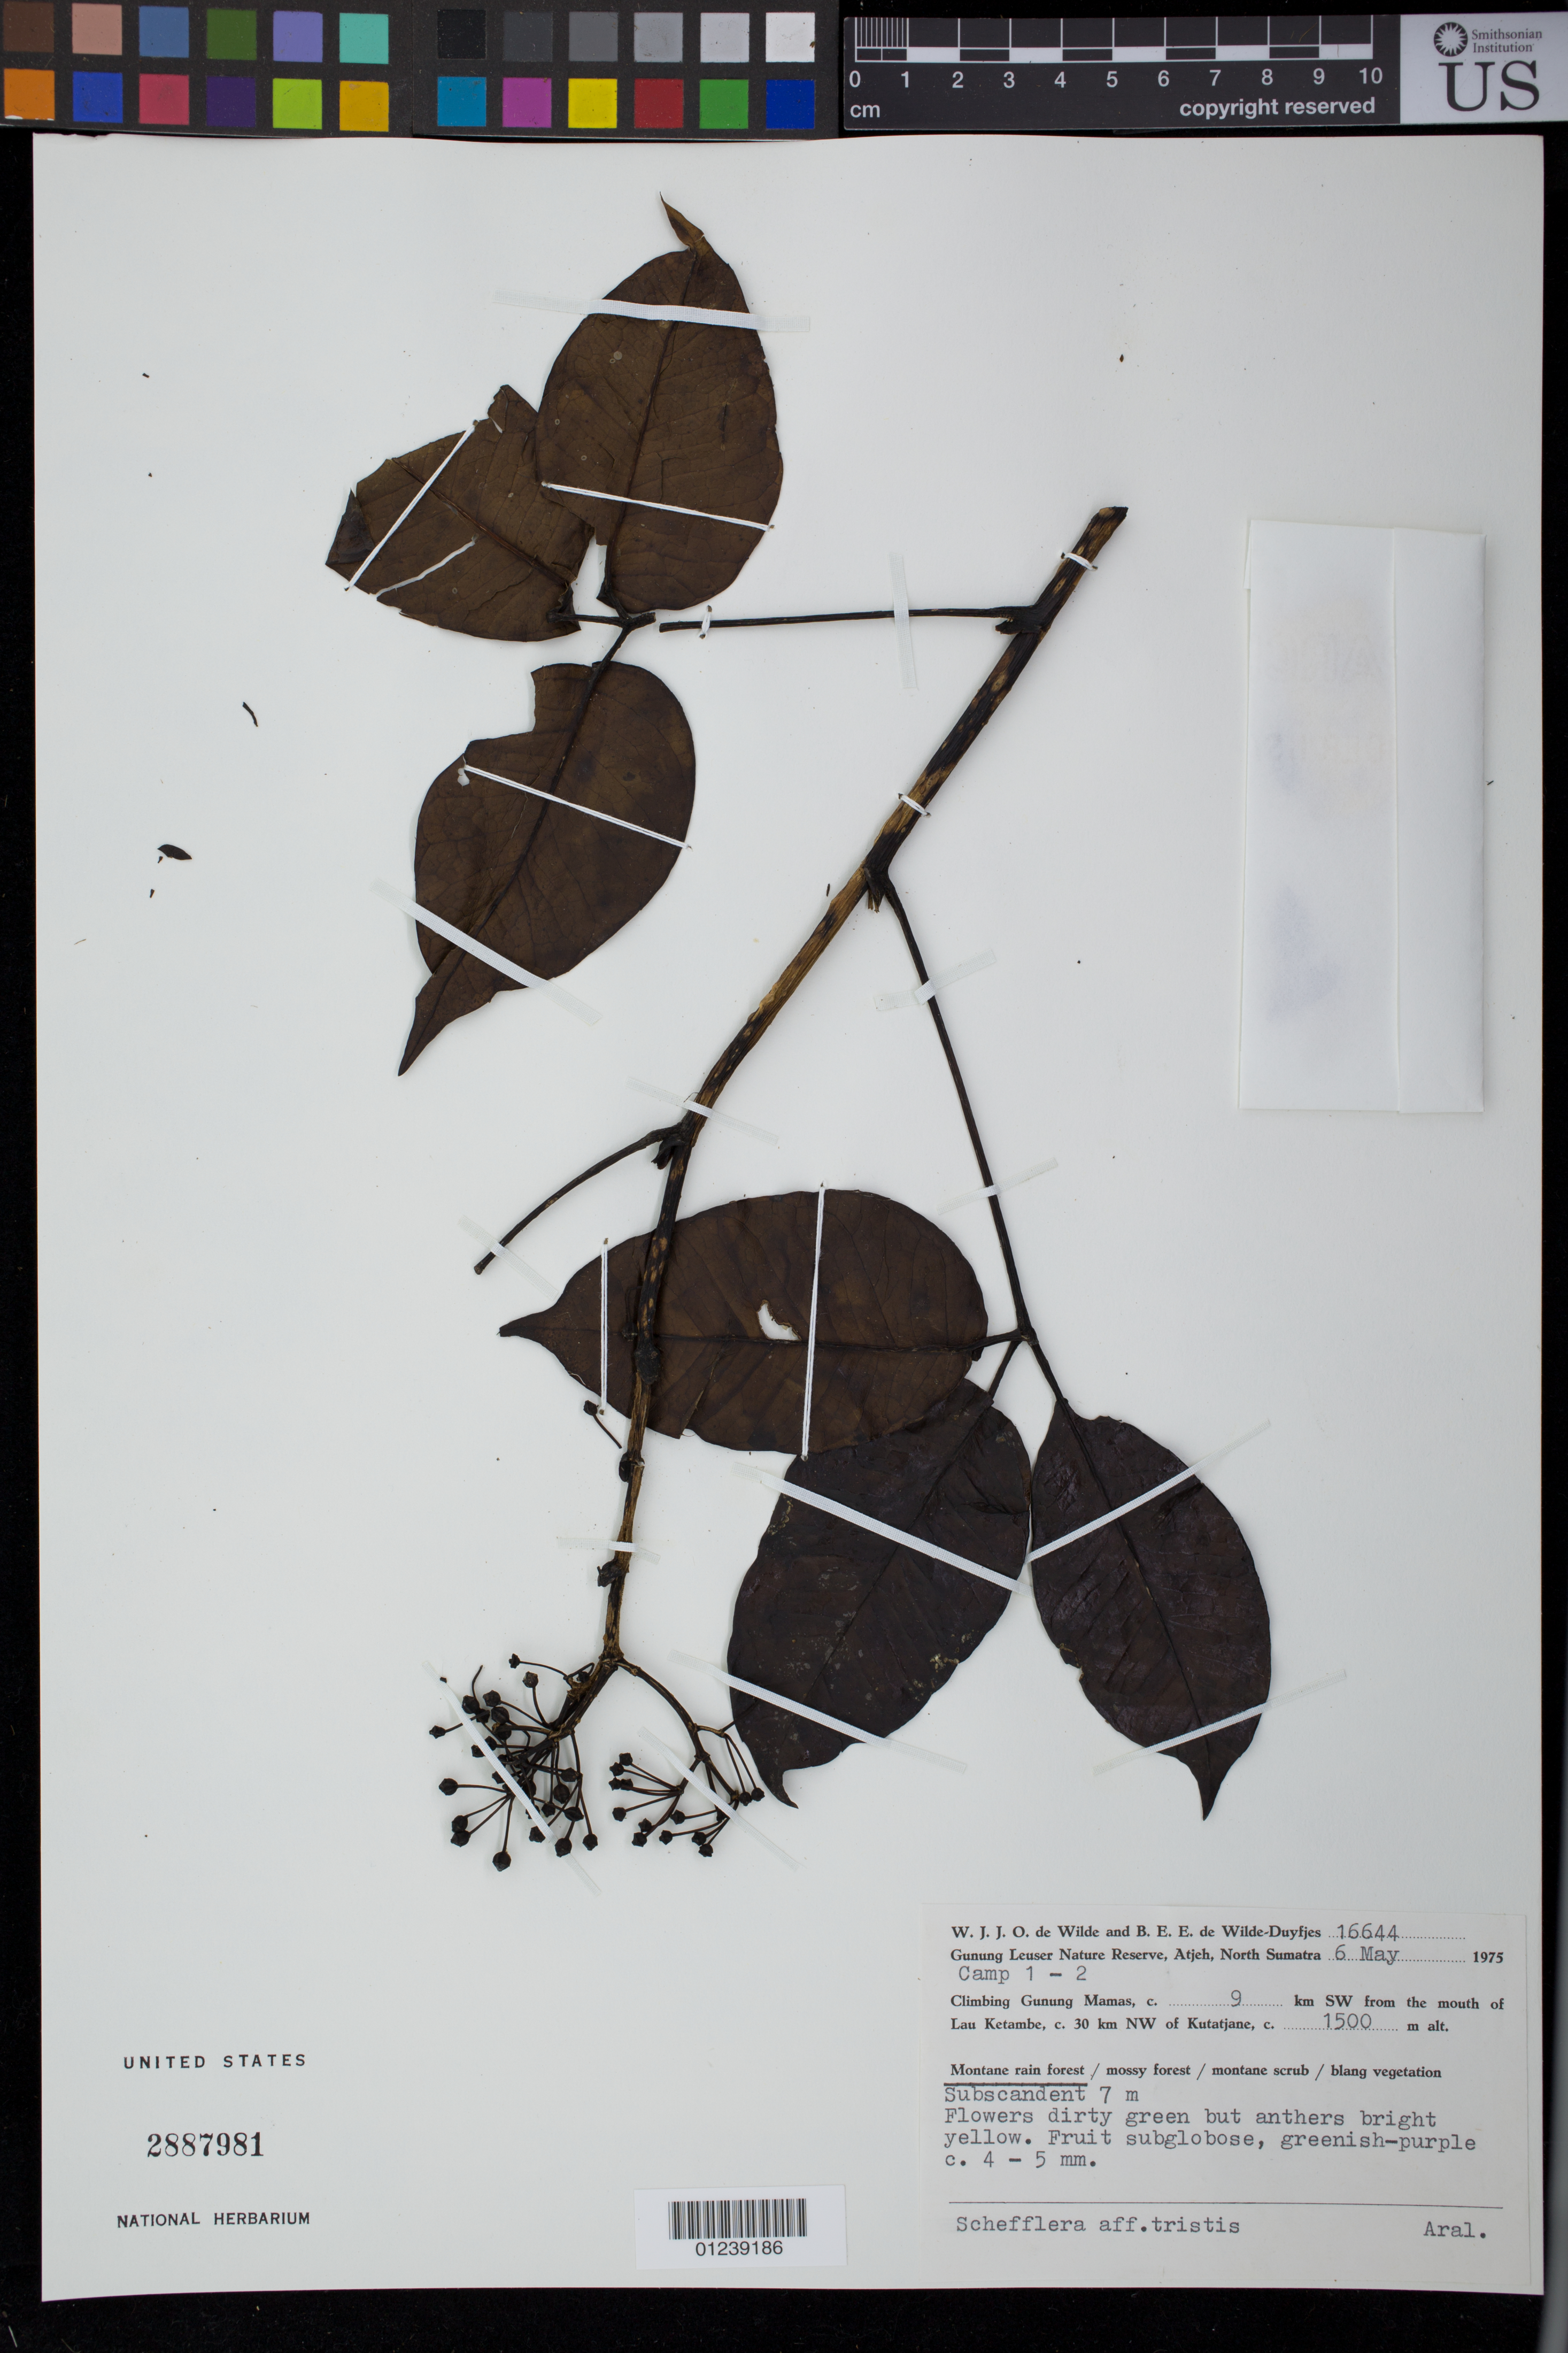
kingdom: Plantae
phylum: Tracheophyta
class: Magnoliopsida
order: Apiales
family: Araliaceae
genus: Heptapleurum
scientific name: Heptapleurum triste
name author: (King)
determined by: Wagner, W. L., (BOT), Smithsonian Institution - National Museum of Natural History (UNITED STATES)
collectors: W. J. de Wilde & B. E. de Wilde-Duyfjes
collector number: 16644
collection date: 1975-05-06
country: Indonesia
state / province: Sumatra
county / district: Sumatera Utara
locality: Gunung Leuser Nature Reserve, Atjeh. Camp 1 - 2. Climbing Gunung Mamas, c. 9 km SW from the mouth of Lau Ketambe, c. 30 km NW of Kutatjane.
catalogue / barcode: US 2887981